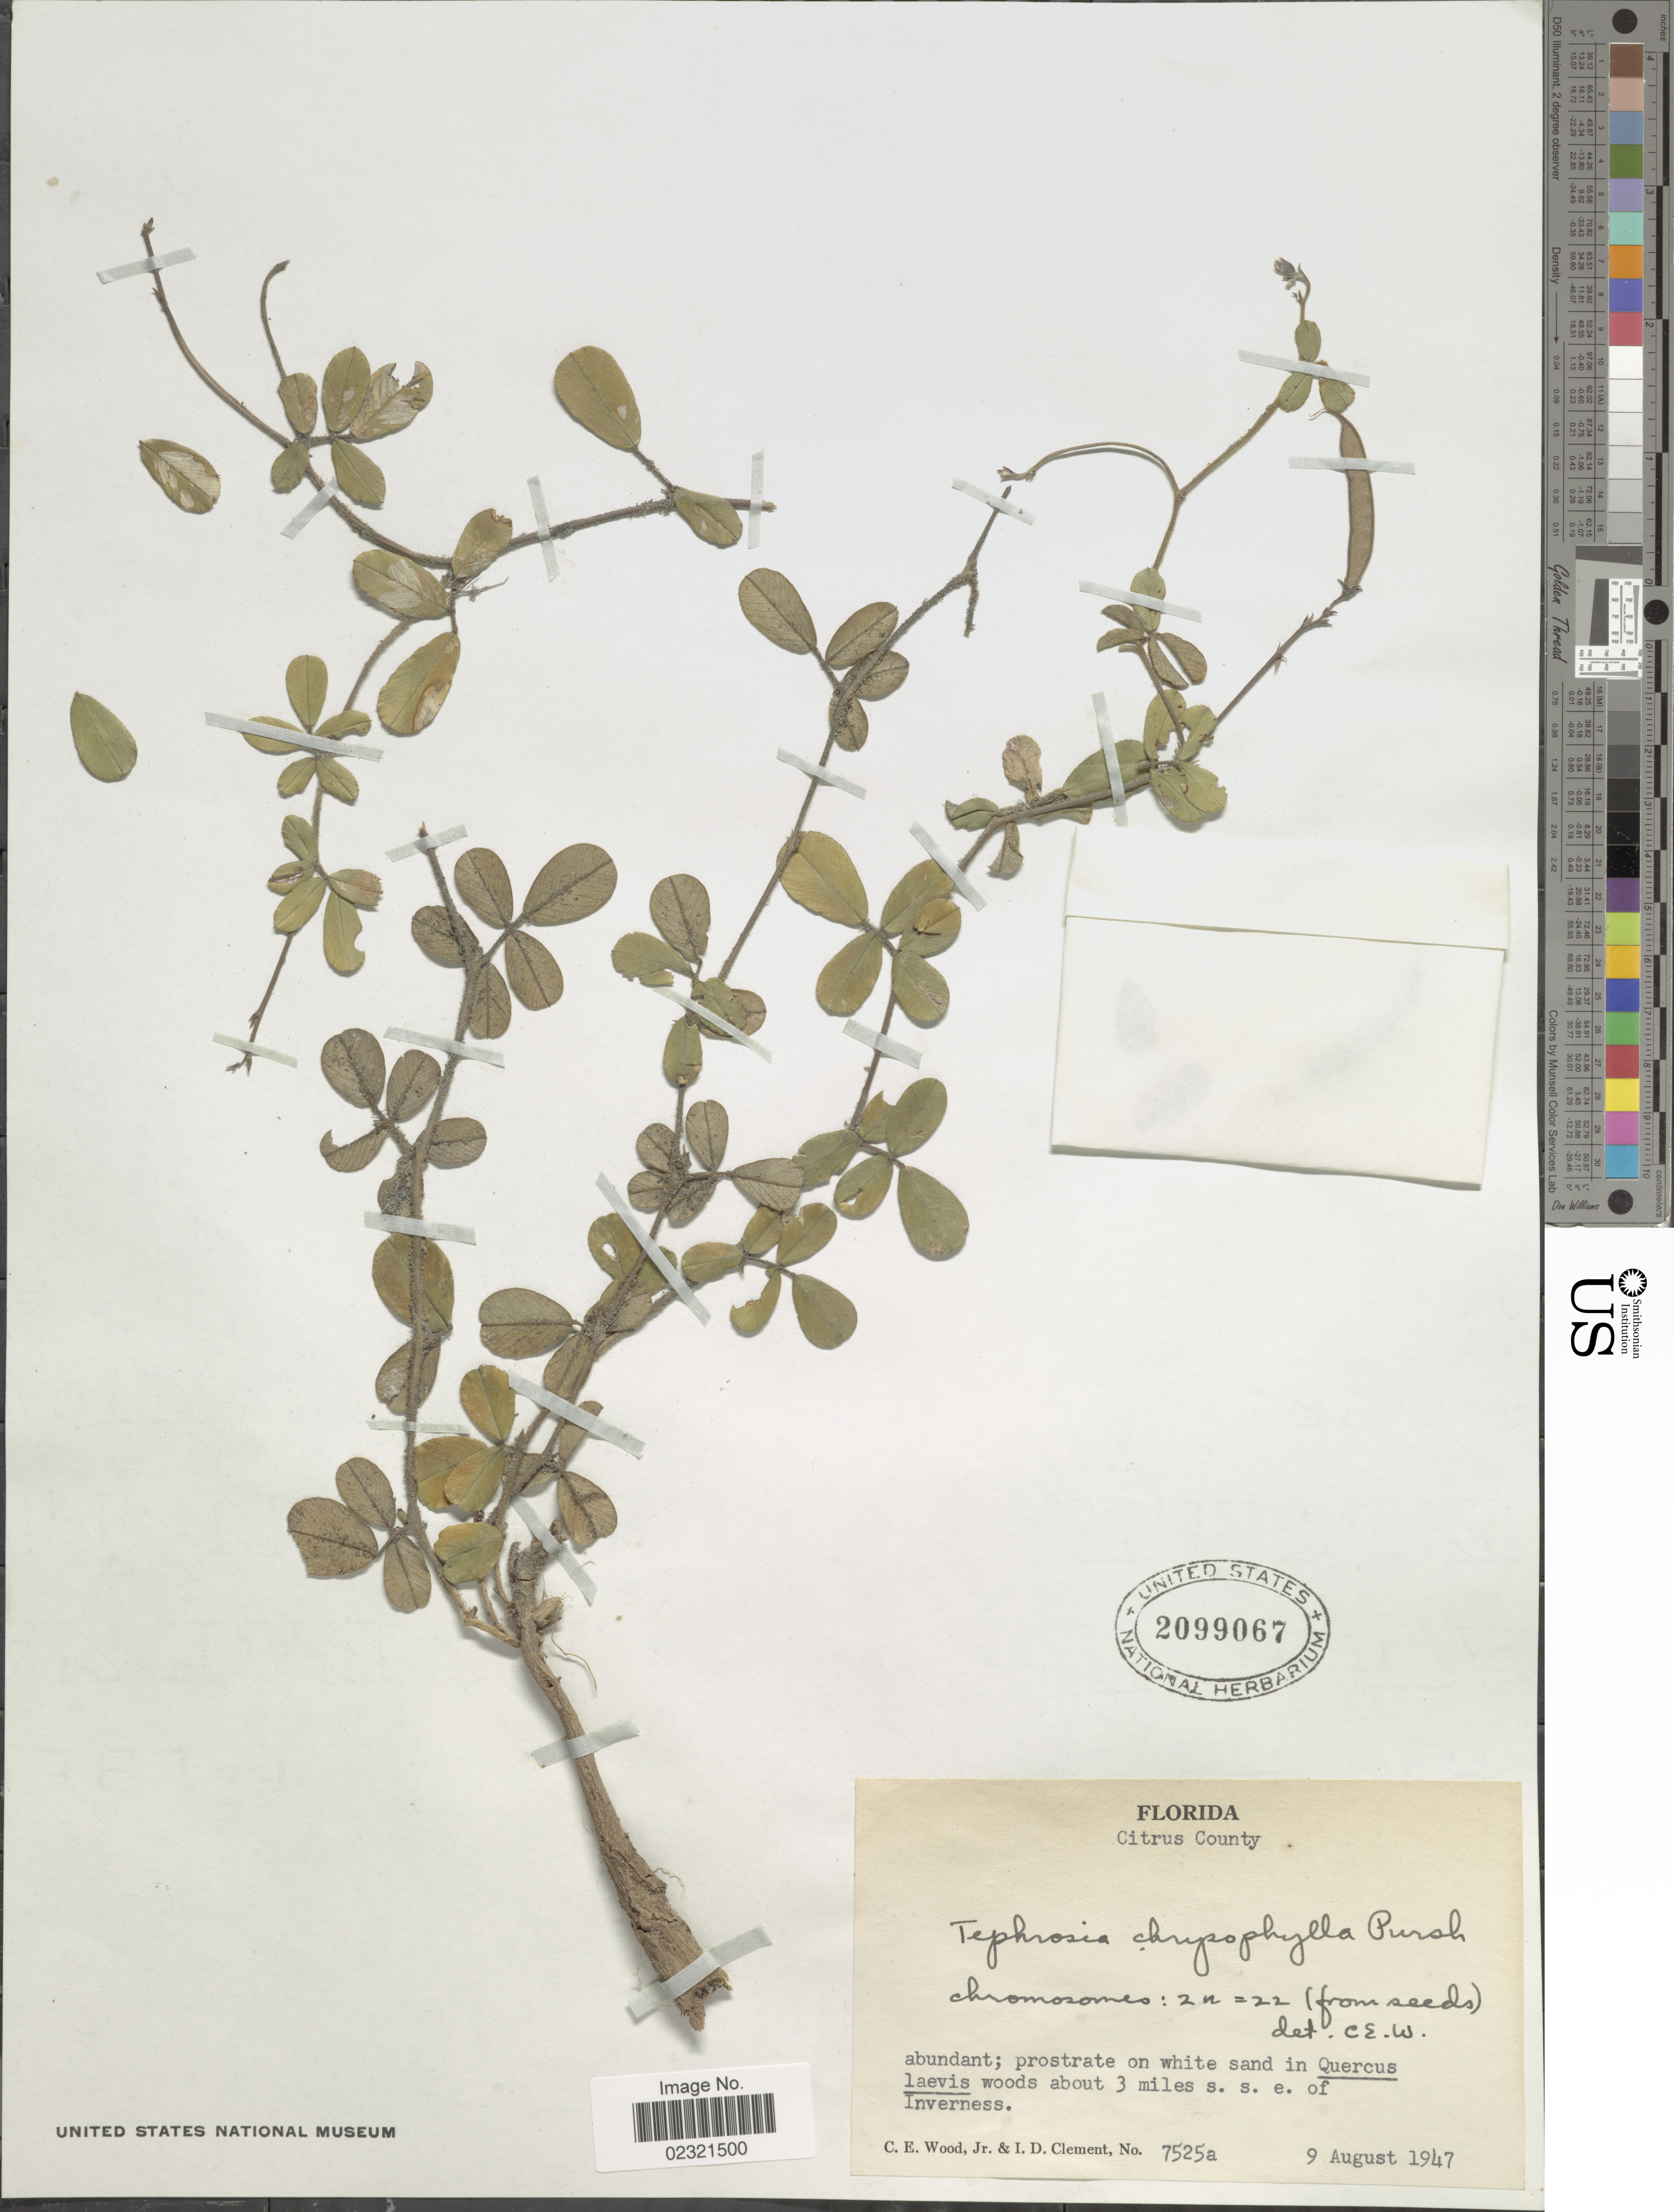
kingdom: Plantae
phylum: Tracheophyta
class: Magnoliopsida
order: Fabales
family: Fabaceae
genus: Tephrosia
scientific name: Tephrosia chrysophylla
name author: Pursh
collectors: C. Wood & I. Clement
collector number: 7525a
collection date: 1947-08-09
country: United States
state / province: Florida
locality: Citrus County. About 3 miles s. s. e. of Inverness.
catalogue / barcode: US 2099067